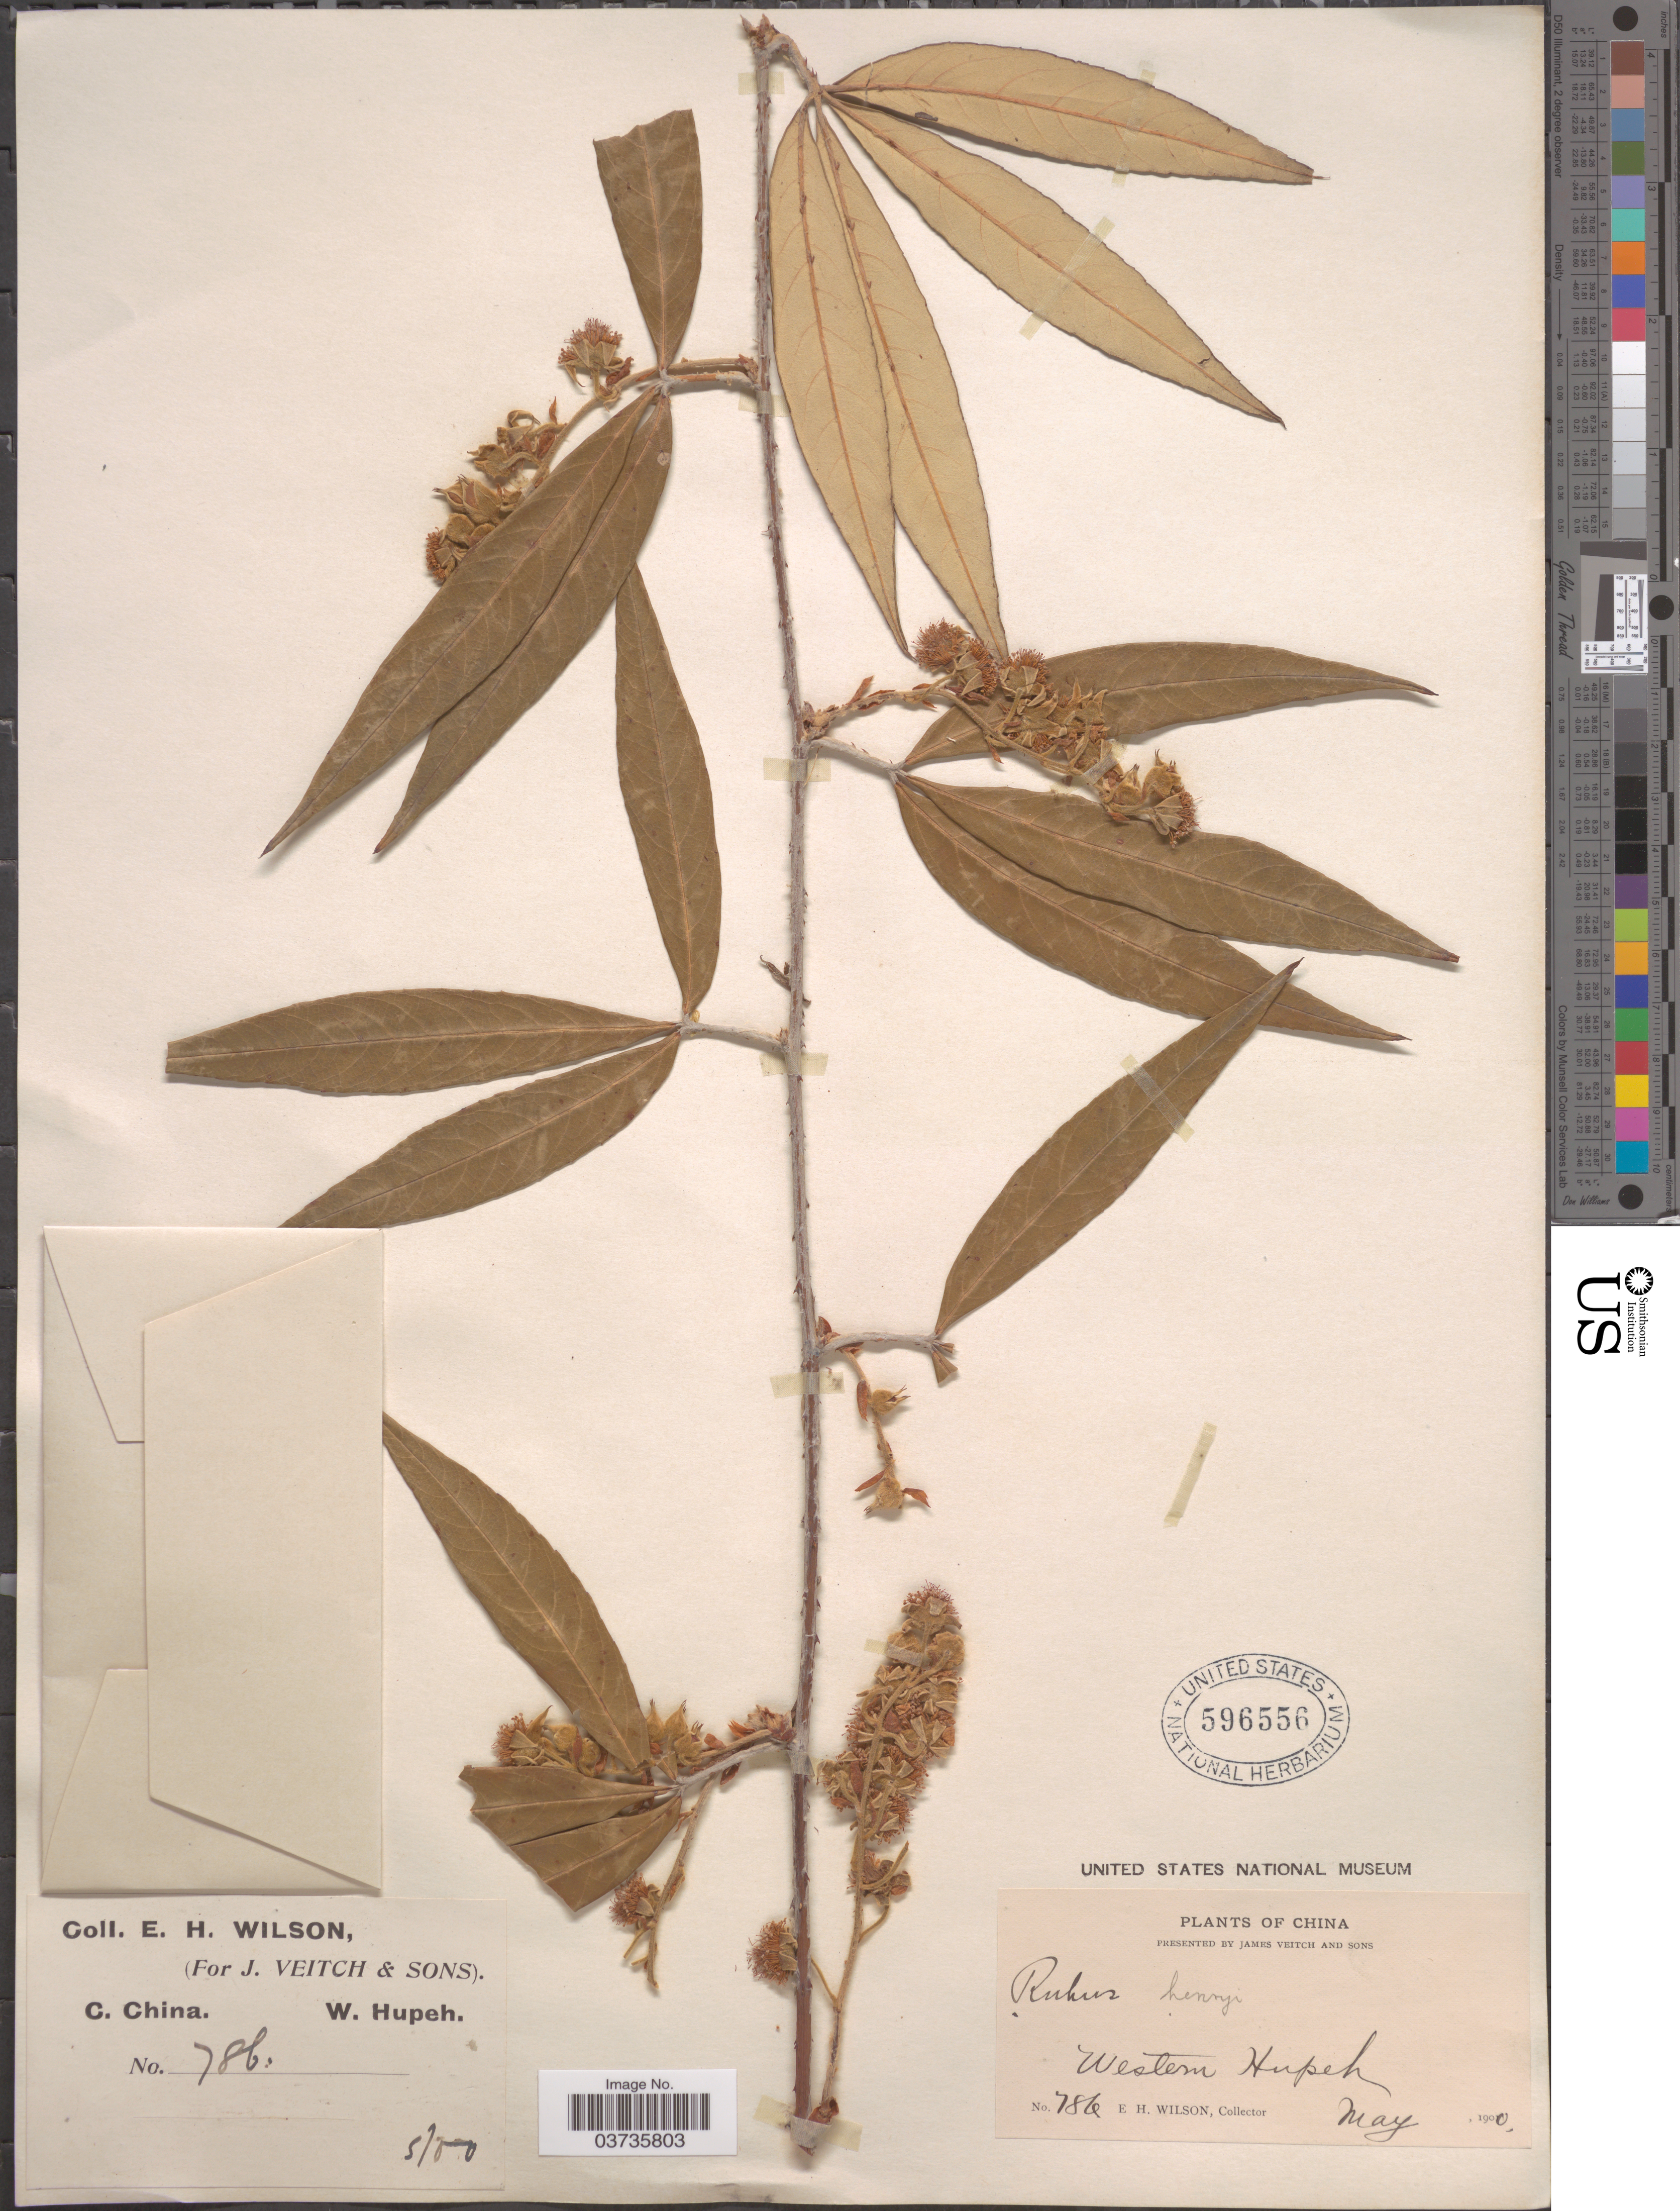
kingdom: Plantae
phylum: Tracheophyta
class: Magnoliopsida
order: Rosales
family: Rosaceae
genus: Rubus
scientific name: Rubus henryi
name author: Hemsl. & Kuntze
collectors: E. Wilson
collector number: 786*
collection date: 1900-05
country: China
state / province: Hubei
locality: C. China. Western Hupeh.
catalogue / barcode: US 596556